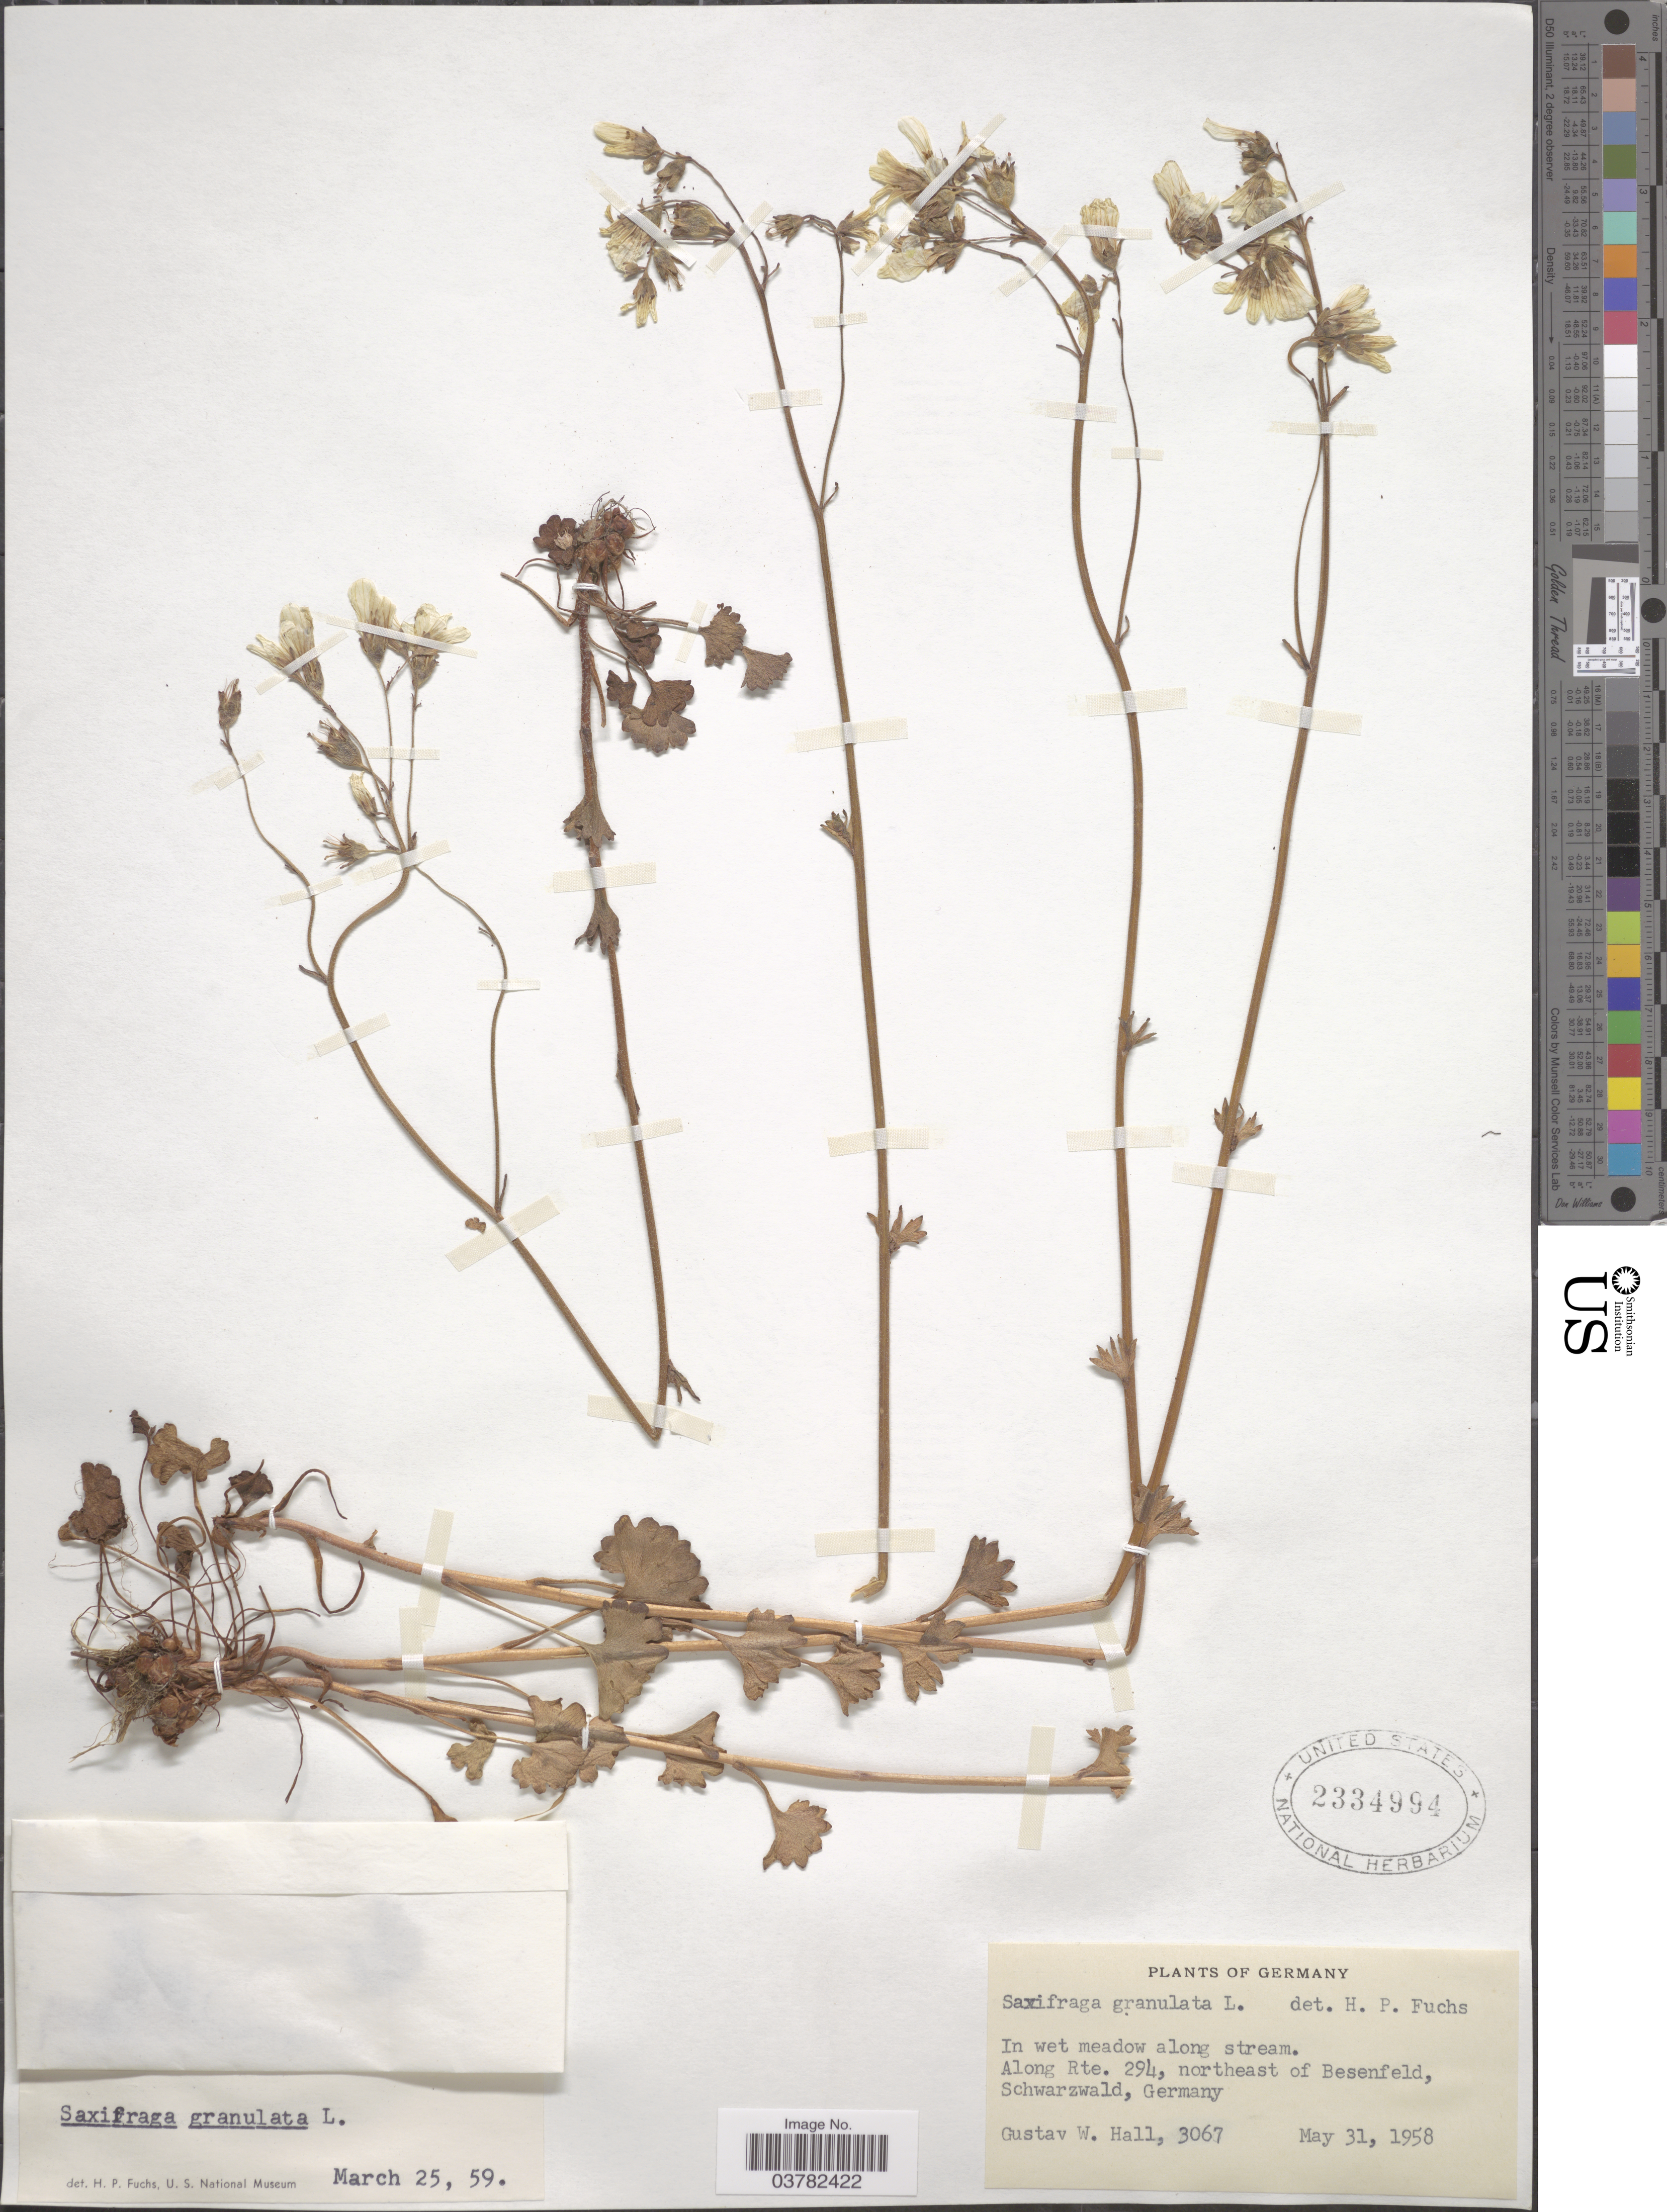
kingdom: Plantae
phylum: Tracheophyta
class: Magnoliopsida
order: Saxifragales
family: Saxifragaceae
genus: Saxifraga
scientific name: Saxifraga granulata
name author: L.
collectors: G. Hall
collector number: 3067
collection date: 1958-05-31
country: Germany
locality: In wet meadow along stream. Along Rte. 294, northeast of Besenfeld, Schwarzwald.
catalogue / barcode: US 2334994